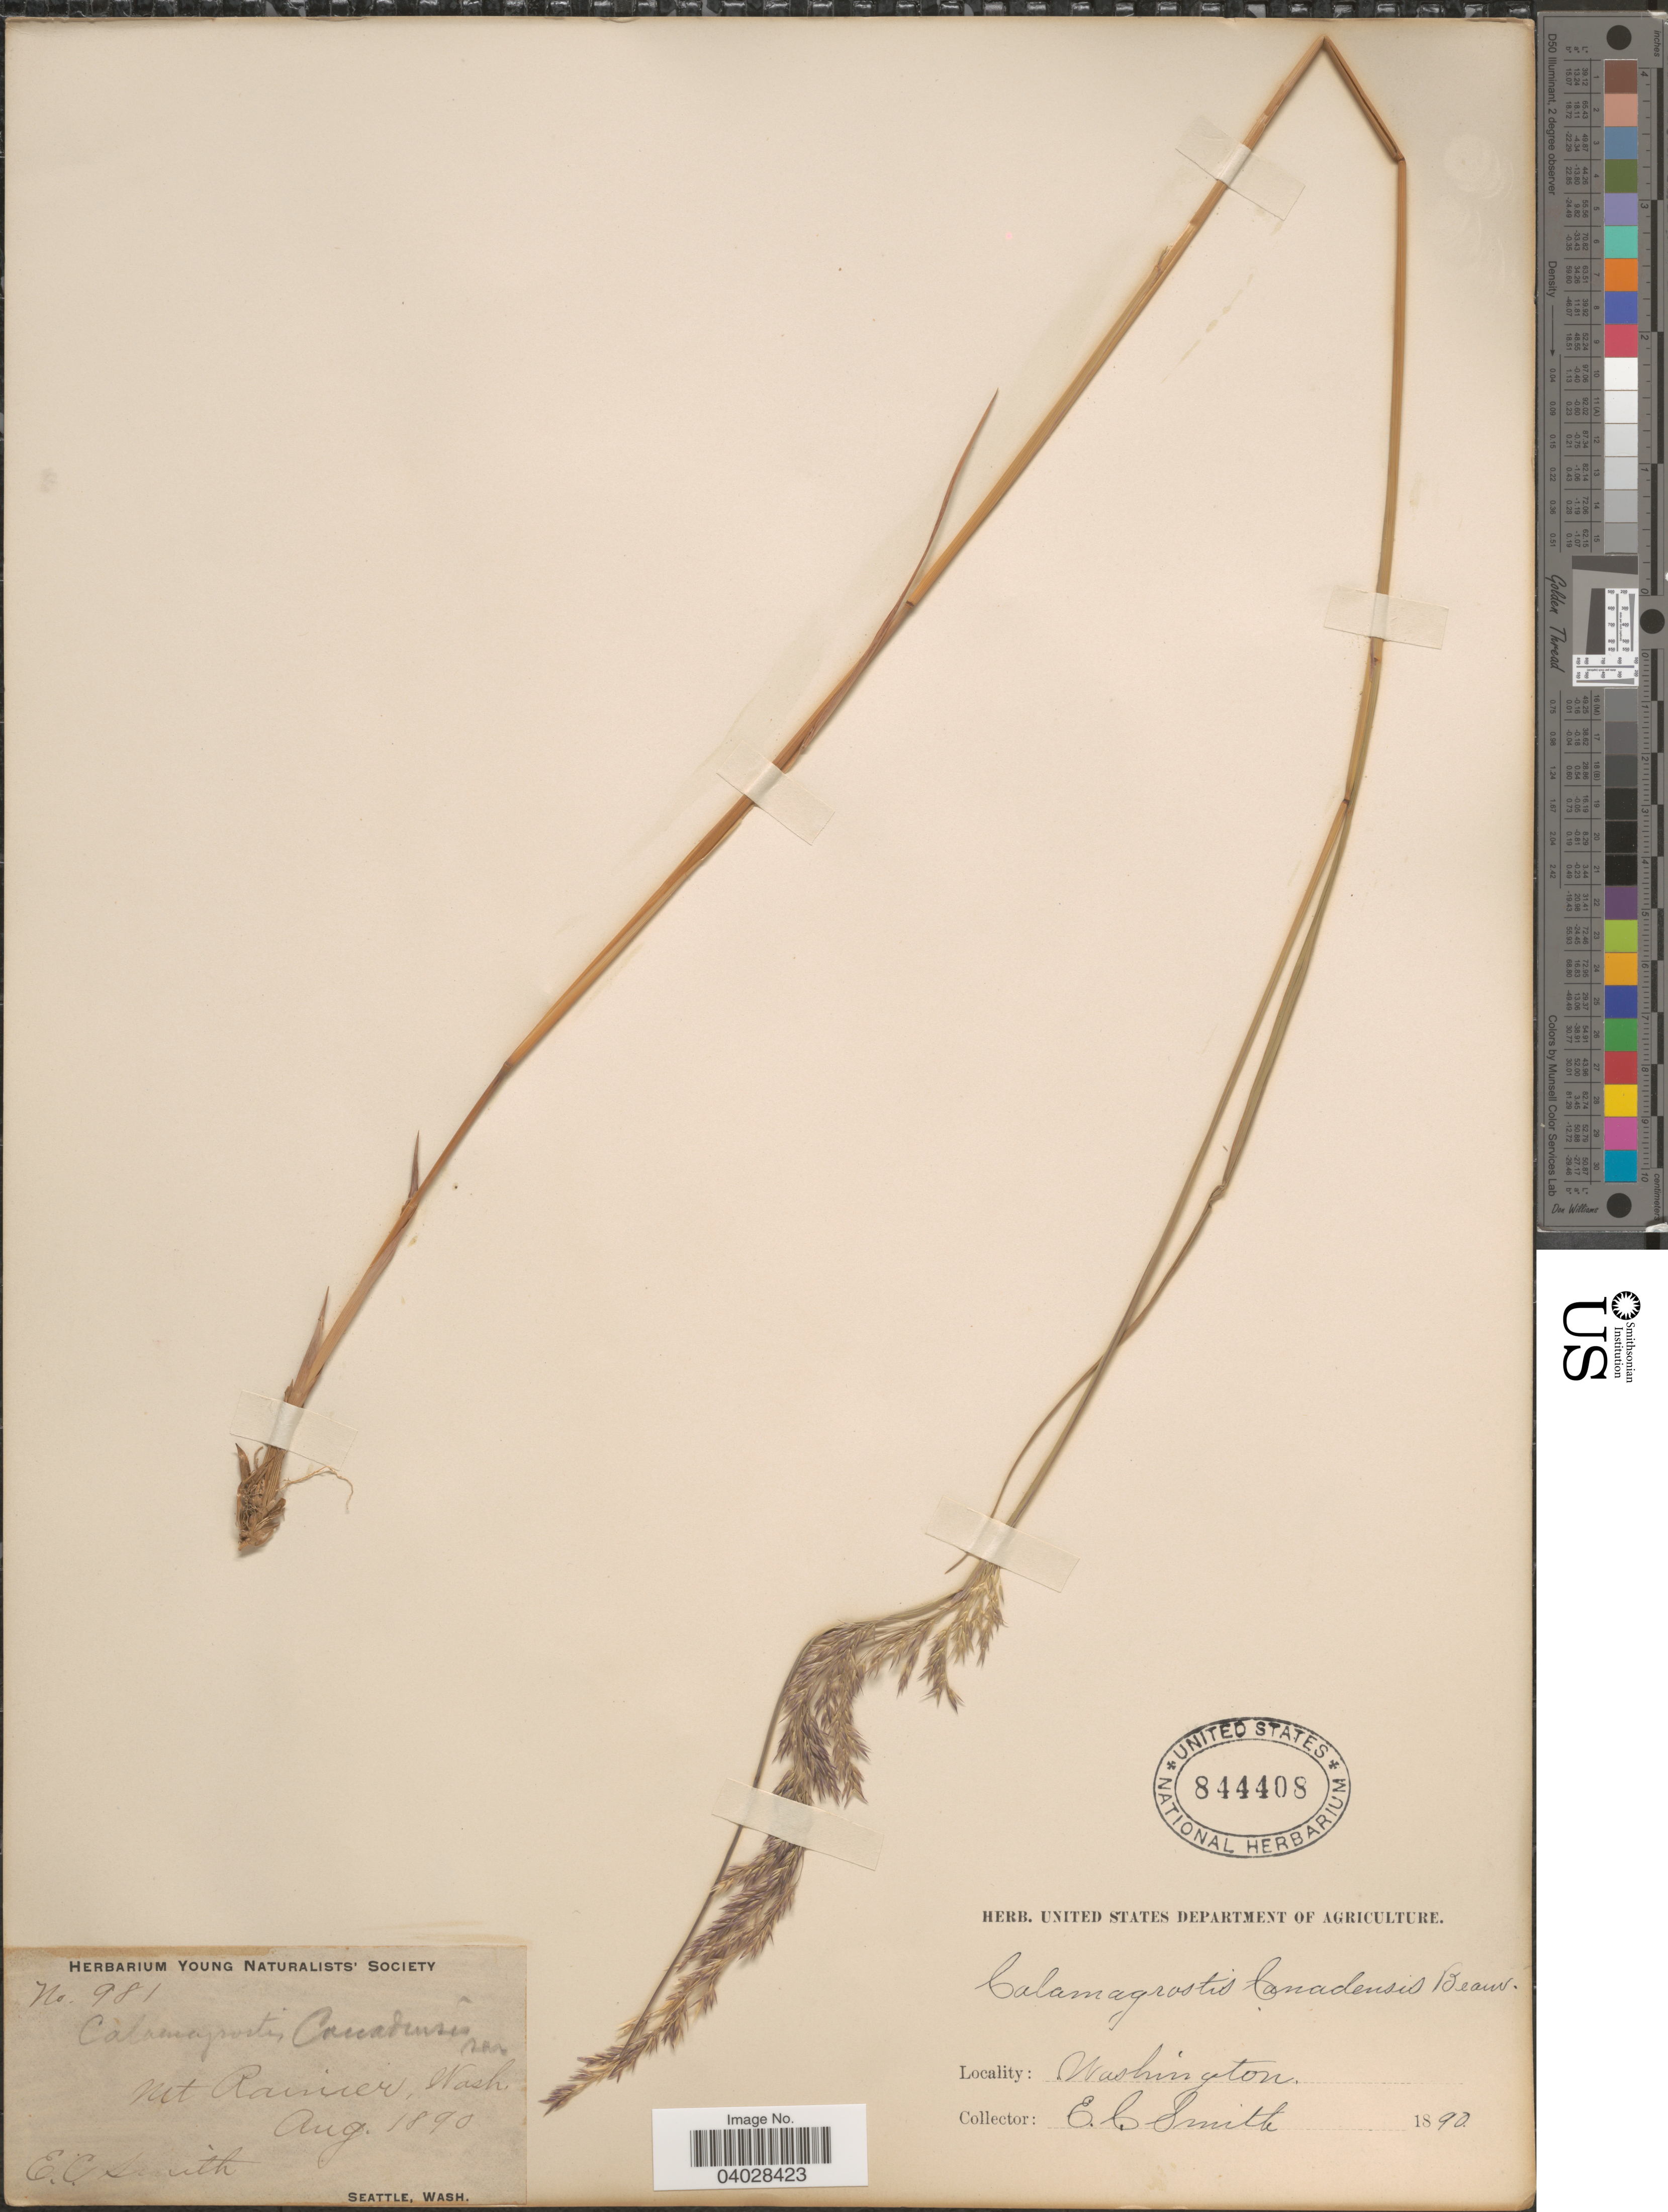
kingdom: Plantae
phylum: Tracheophyta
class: Liliopsida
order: Poales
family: Poaceae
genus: Calamagrostis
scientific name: Calamagrostis canadensis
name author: (Michx.) P. Beauv.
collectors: E. Smith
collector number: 981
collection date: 1890-08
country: United States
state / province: Washington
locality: Mt. Rainier.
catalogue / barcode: US 844408